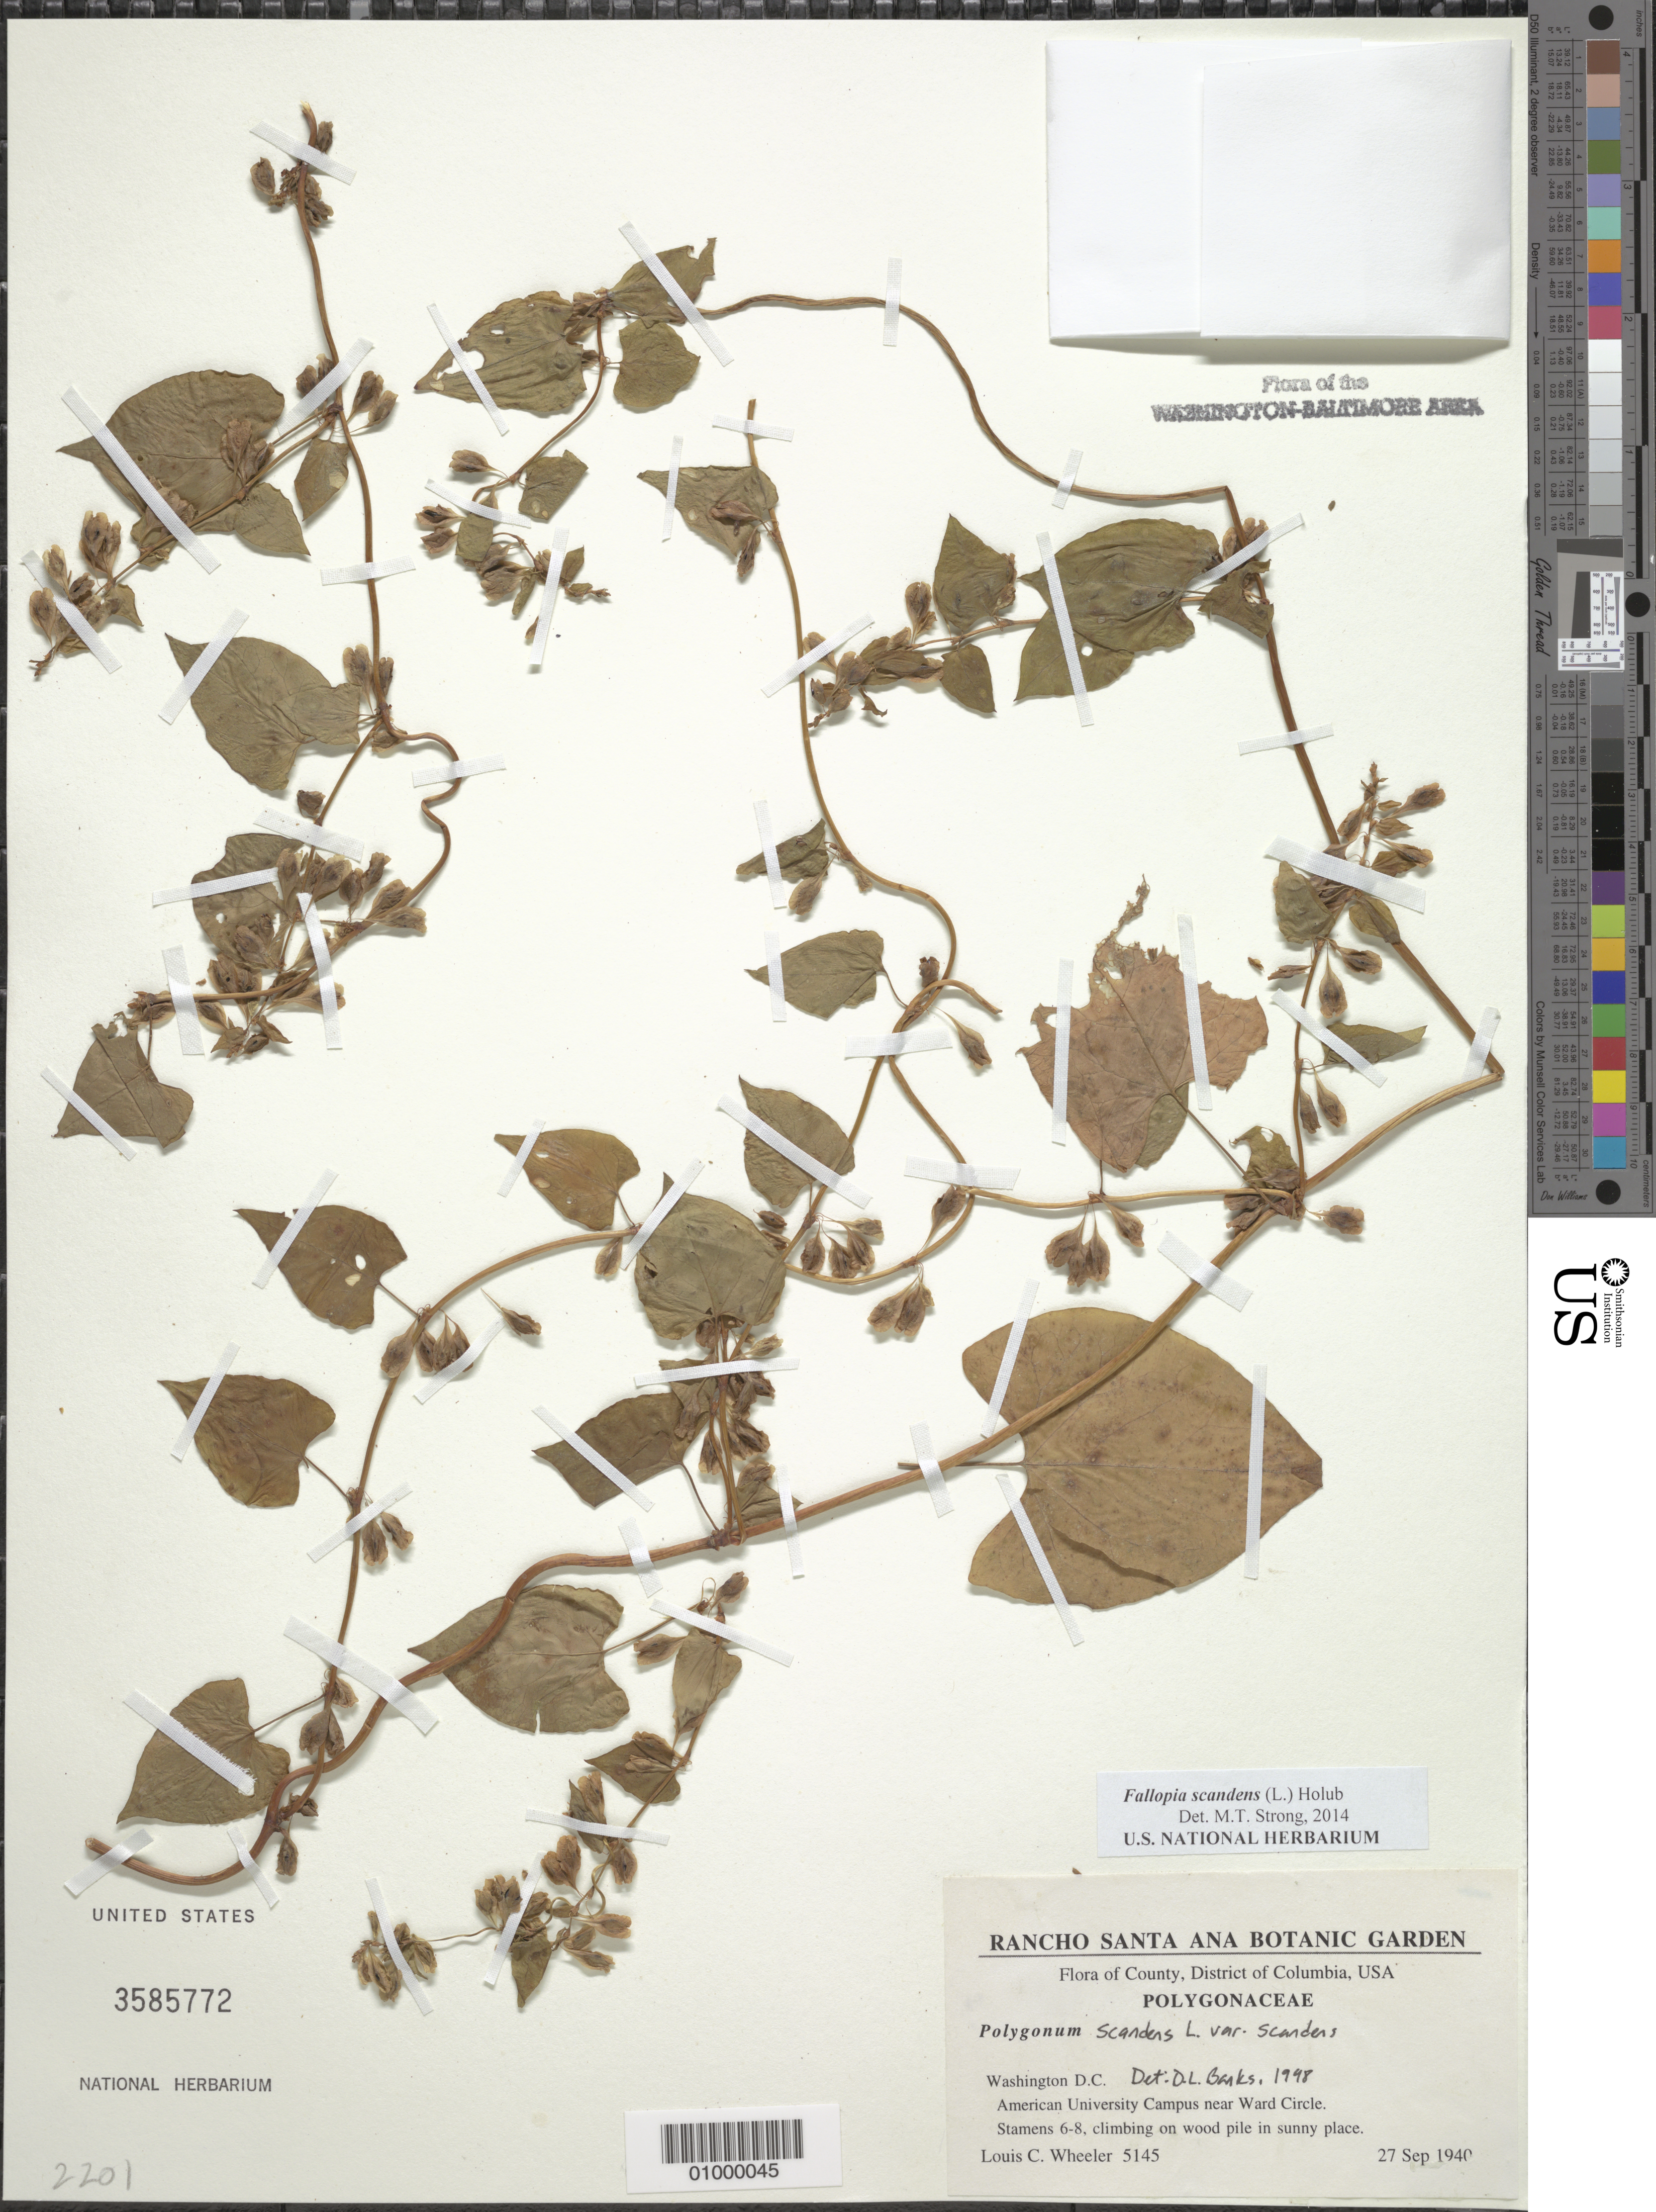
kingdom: Plantae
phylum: Tracheophyta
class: Magnoliopsida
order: Caryophyllales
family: Polygonaceae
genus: Fallopia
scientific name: Fallopia scandens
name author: (L.) Holub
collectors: L. C. Wheeler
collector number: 5145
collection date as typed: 27 Sep 1940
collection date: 1940-09-27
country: United States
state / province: District of Columbia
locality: American University Campus near Ward Circle.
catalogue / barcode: US 3585772